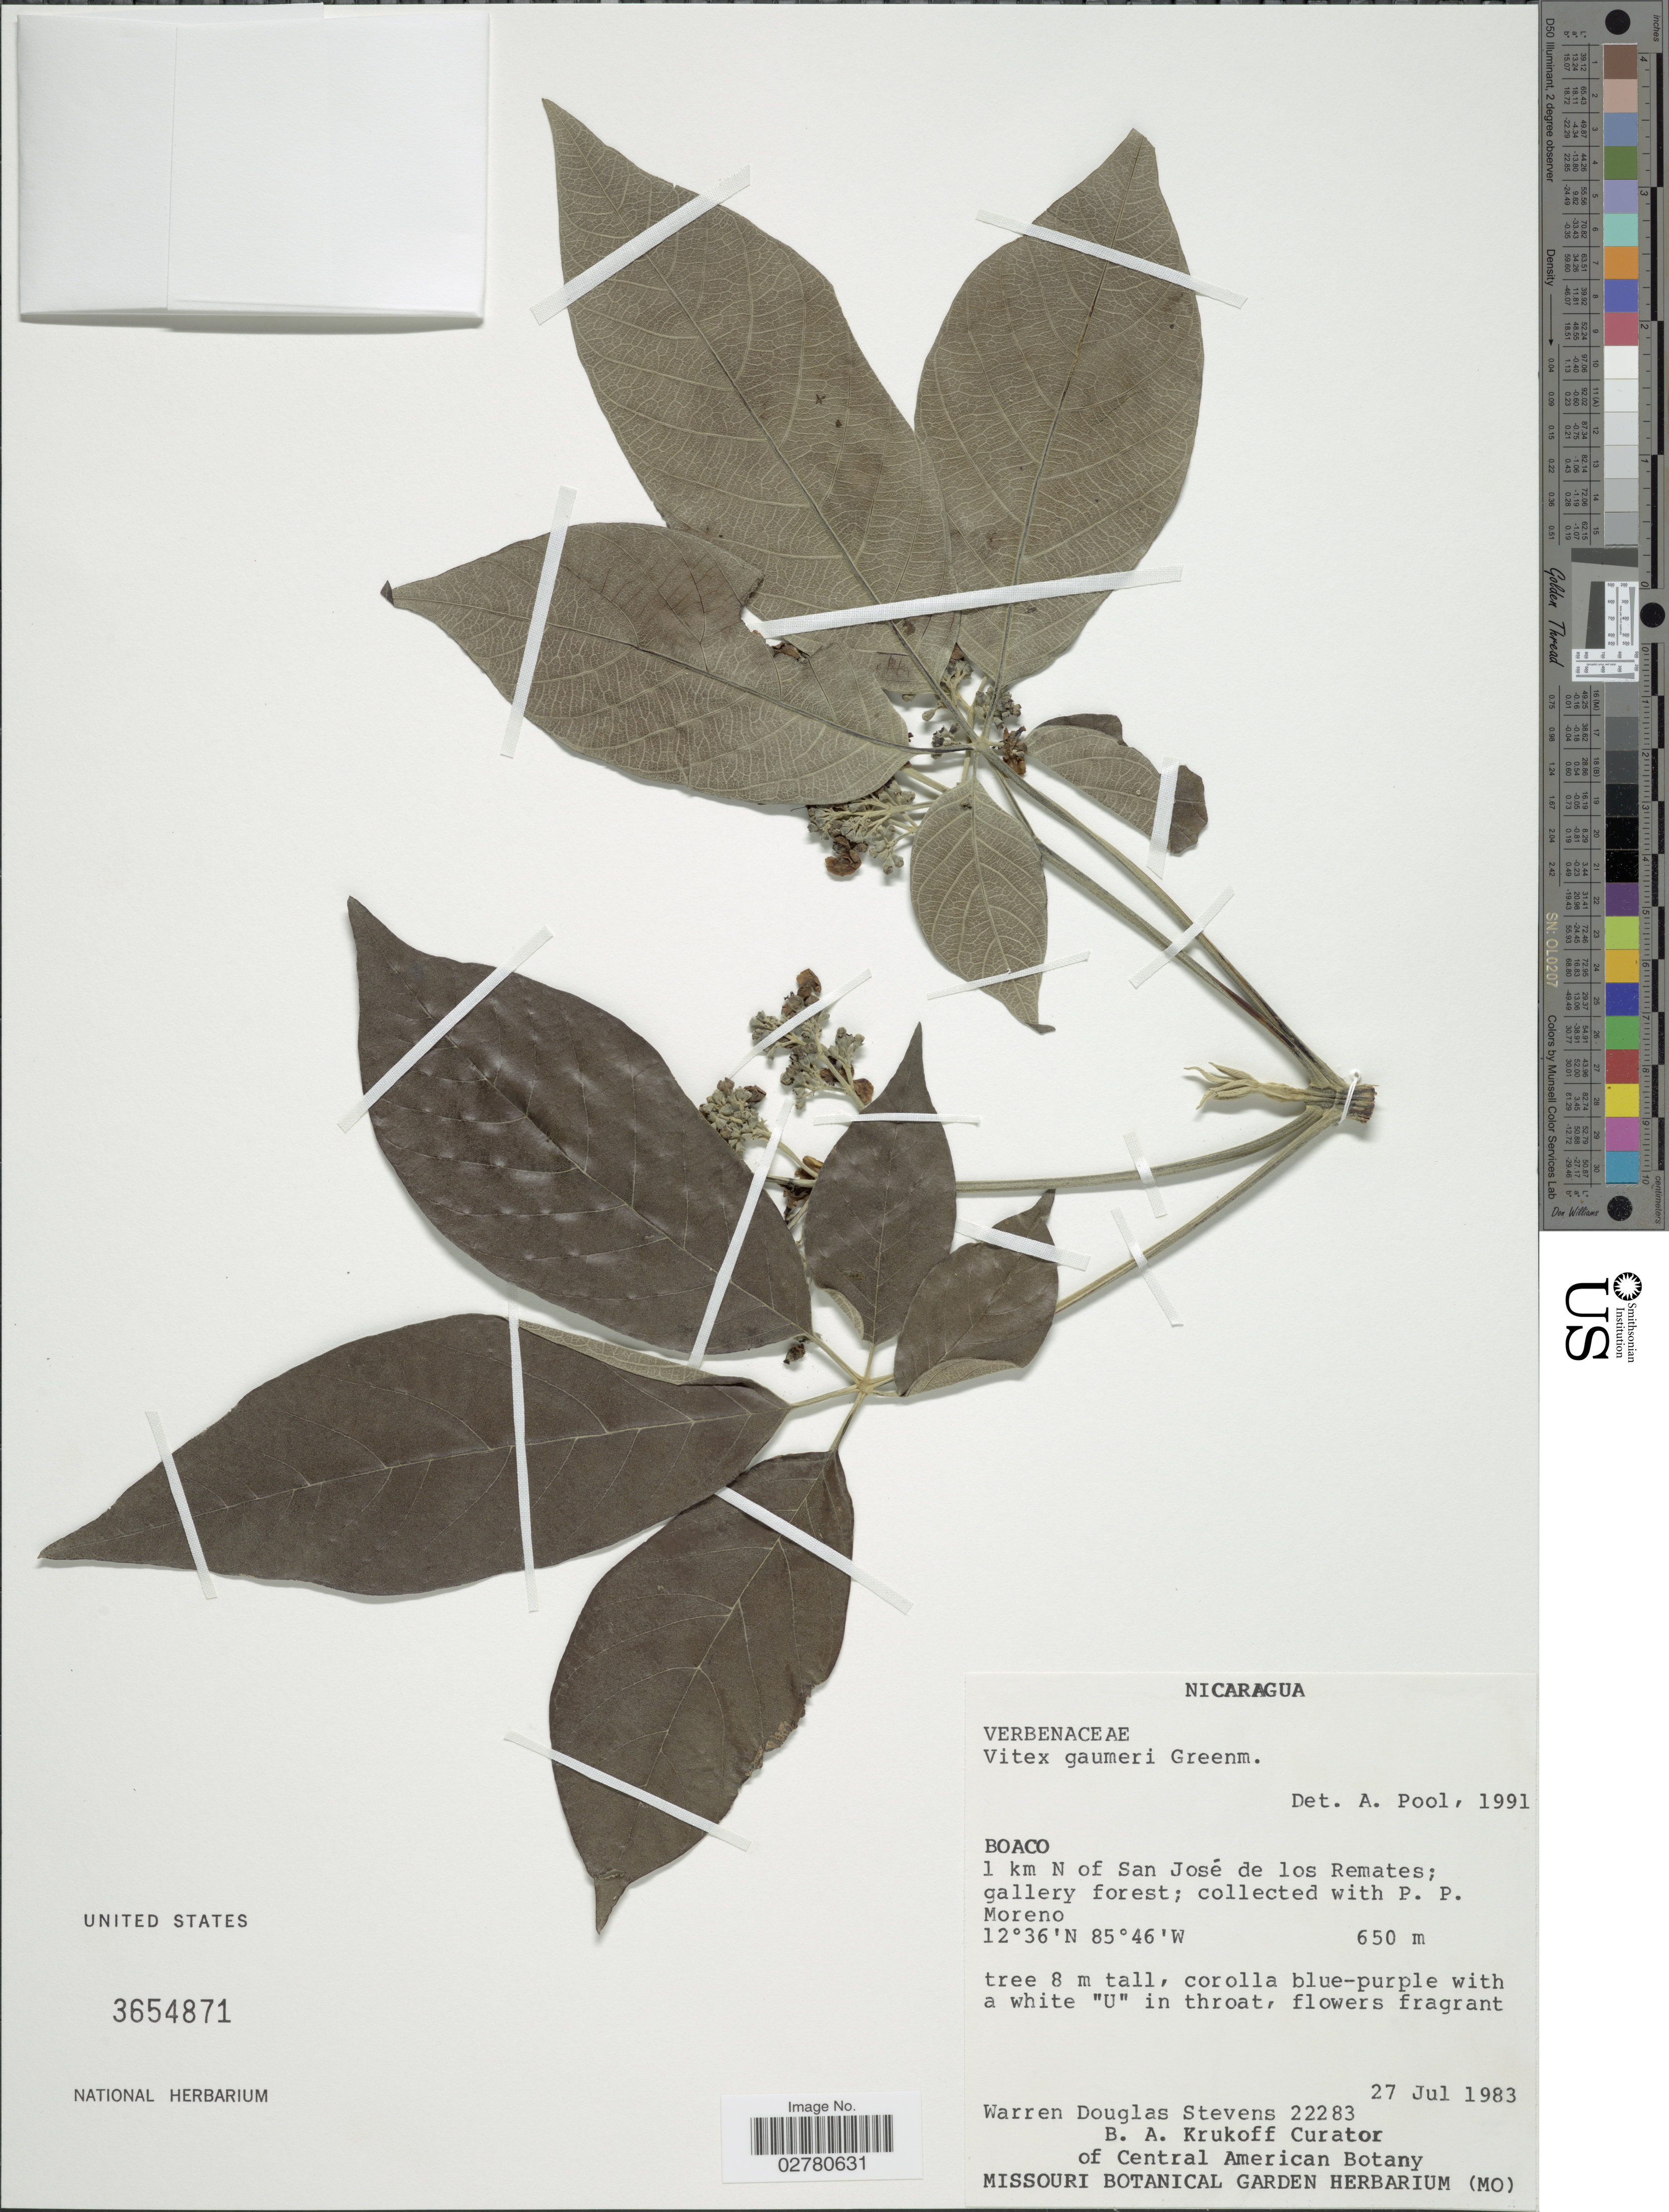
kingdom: Plantae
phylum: Tracheophyta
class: Magnoliopsida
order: Lamiales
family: Lamiaceae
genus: Vitex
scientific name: Vitex gaumeri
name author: Greenm.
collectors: W. D. Stevens & P. Moreno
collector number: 22283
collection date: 1983-07-27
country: Nicaragua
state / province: Boaco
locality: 1 km N of San José de los Remates; gallery forest.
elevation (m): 650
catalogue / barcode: US 3654871